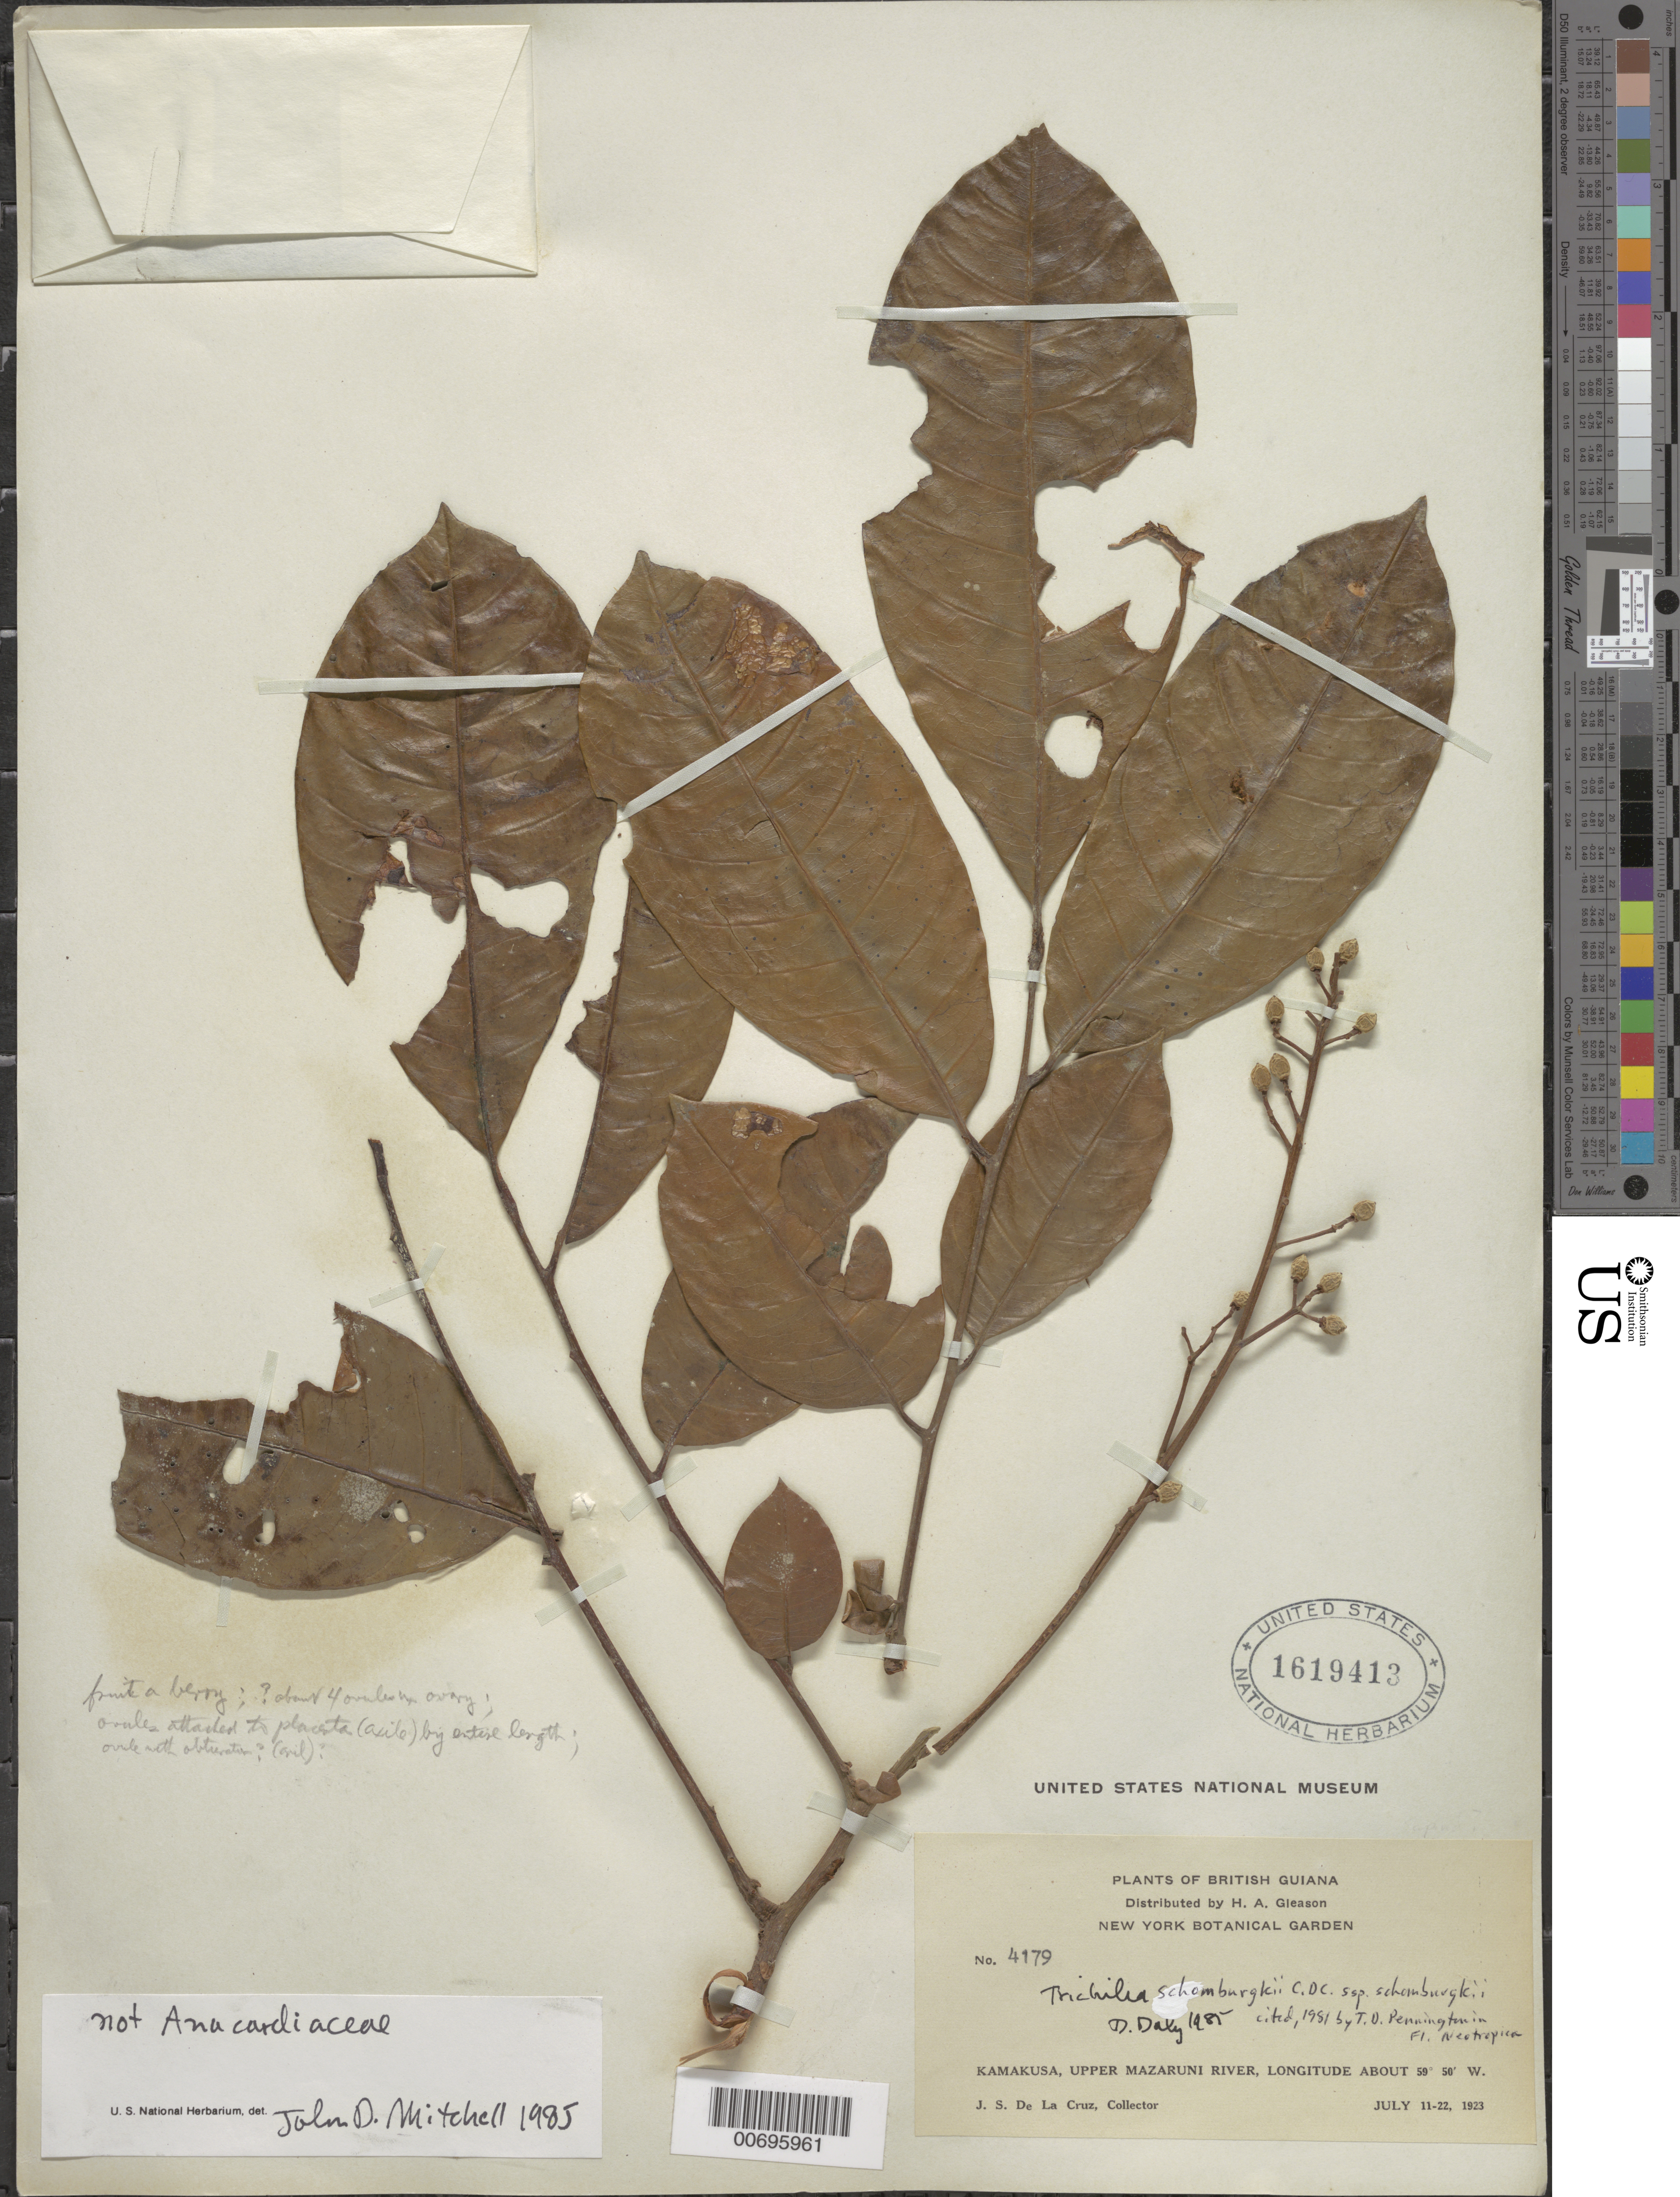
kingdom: Plantae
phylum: Tracheophyta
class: Magnoliopsida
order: Sapindales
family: Meliaceae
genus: Trichilia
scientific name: Trichilia schomburgkii subsp. schomburgkii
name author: C. DC.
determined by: Pennington, T. D., (K)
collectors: J. S. de la Cruz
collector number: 4179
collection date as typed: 11-Jul-23 to 22-Jul-23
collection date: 1923-07-11/1923-07-22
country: Guyana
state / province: Cuyuni-Mazaruni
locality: Kamakusa, Upper Mazaruni R.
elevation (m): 100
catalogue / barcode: US 1619413